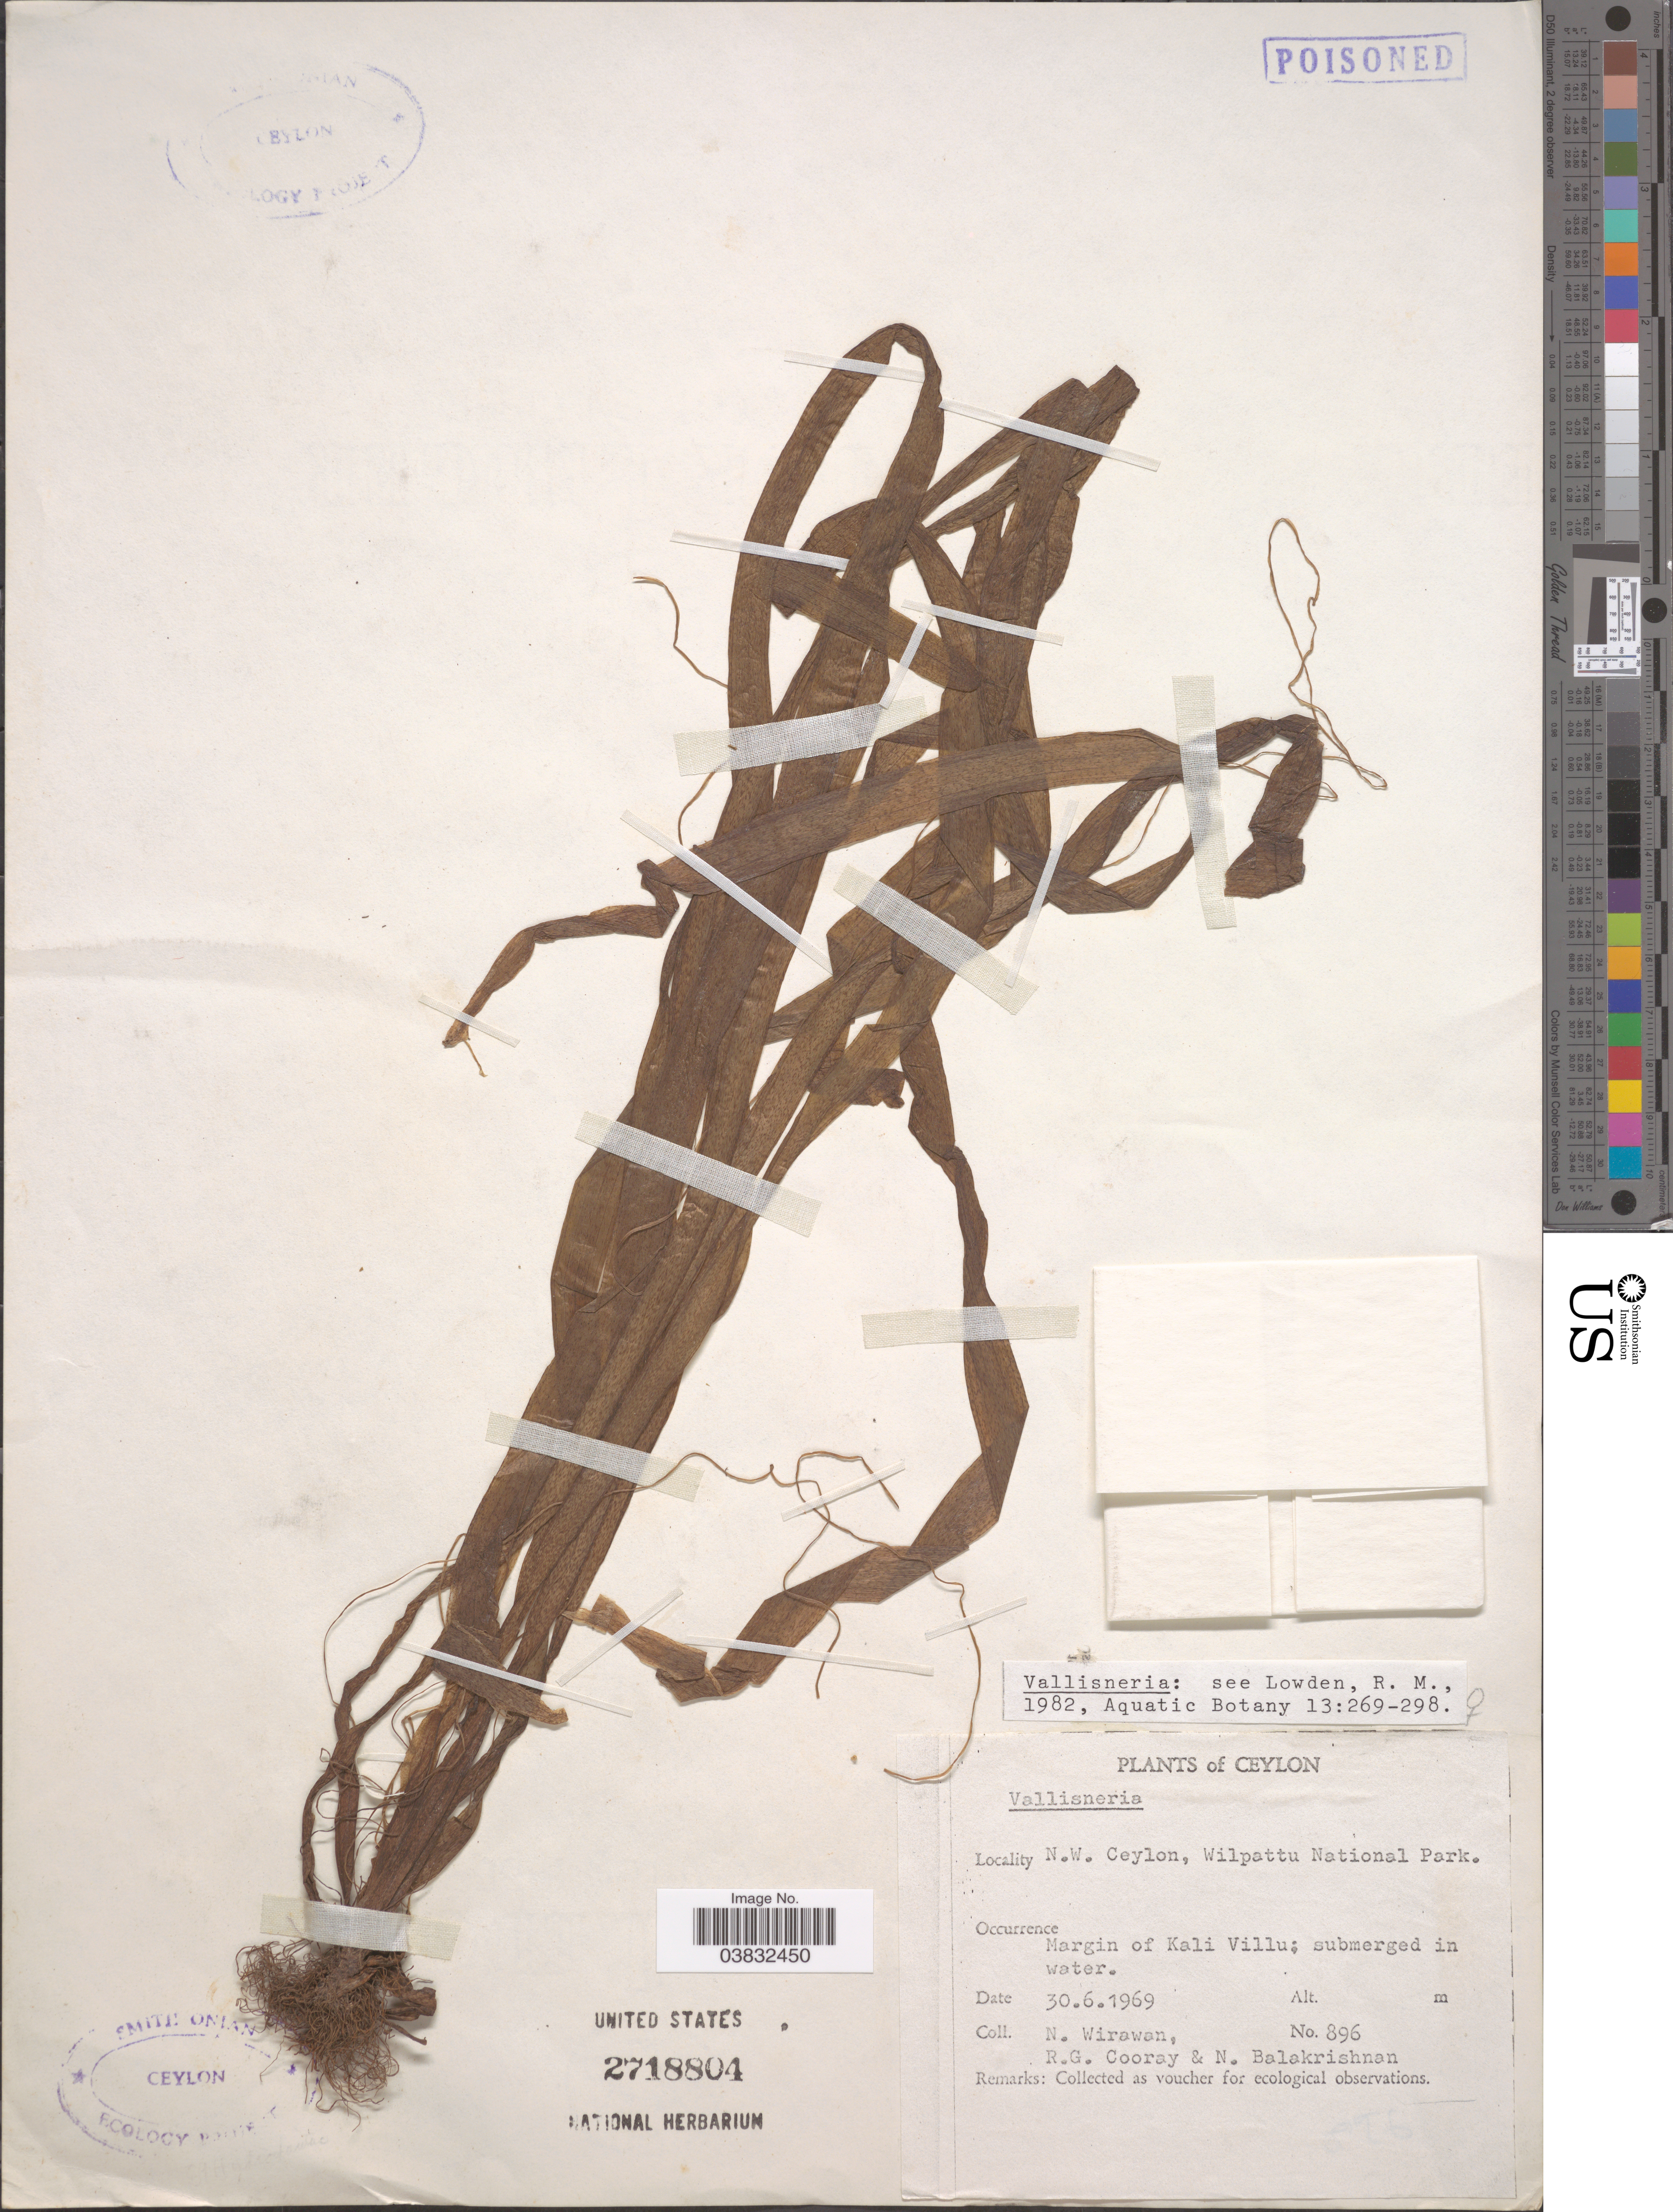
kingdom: Plantae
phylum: Tracheophyta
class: Liliopsida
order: Alismatales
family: Hydrocharitaceae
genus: Vallisneria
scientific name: Vallisneria sp.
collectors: N. Wirawan, R. Cooray & N. Balakrishnan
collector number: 896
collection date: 1969-06-30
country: Sri Lanka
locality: Ceylon. N.W. Ceylon, Wilpattu National Park. Margin of Kali Villu.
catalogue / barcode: US 2718804